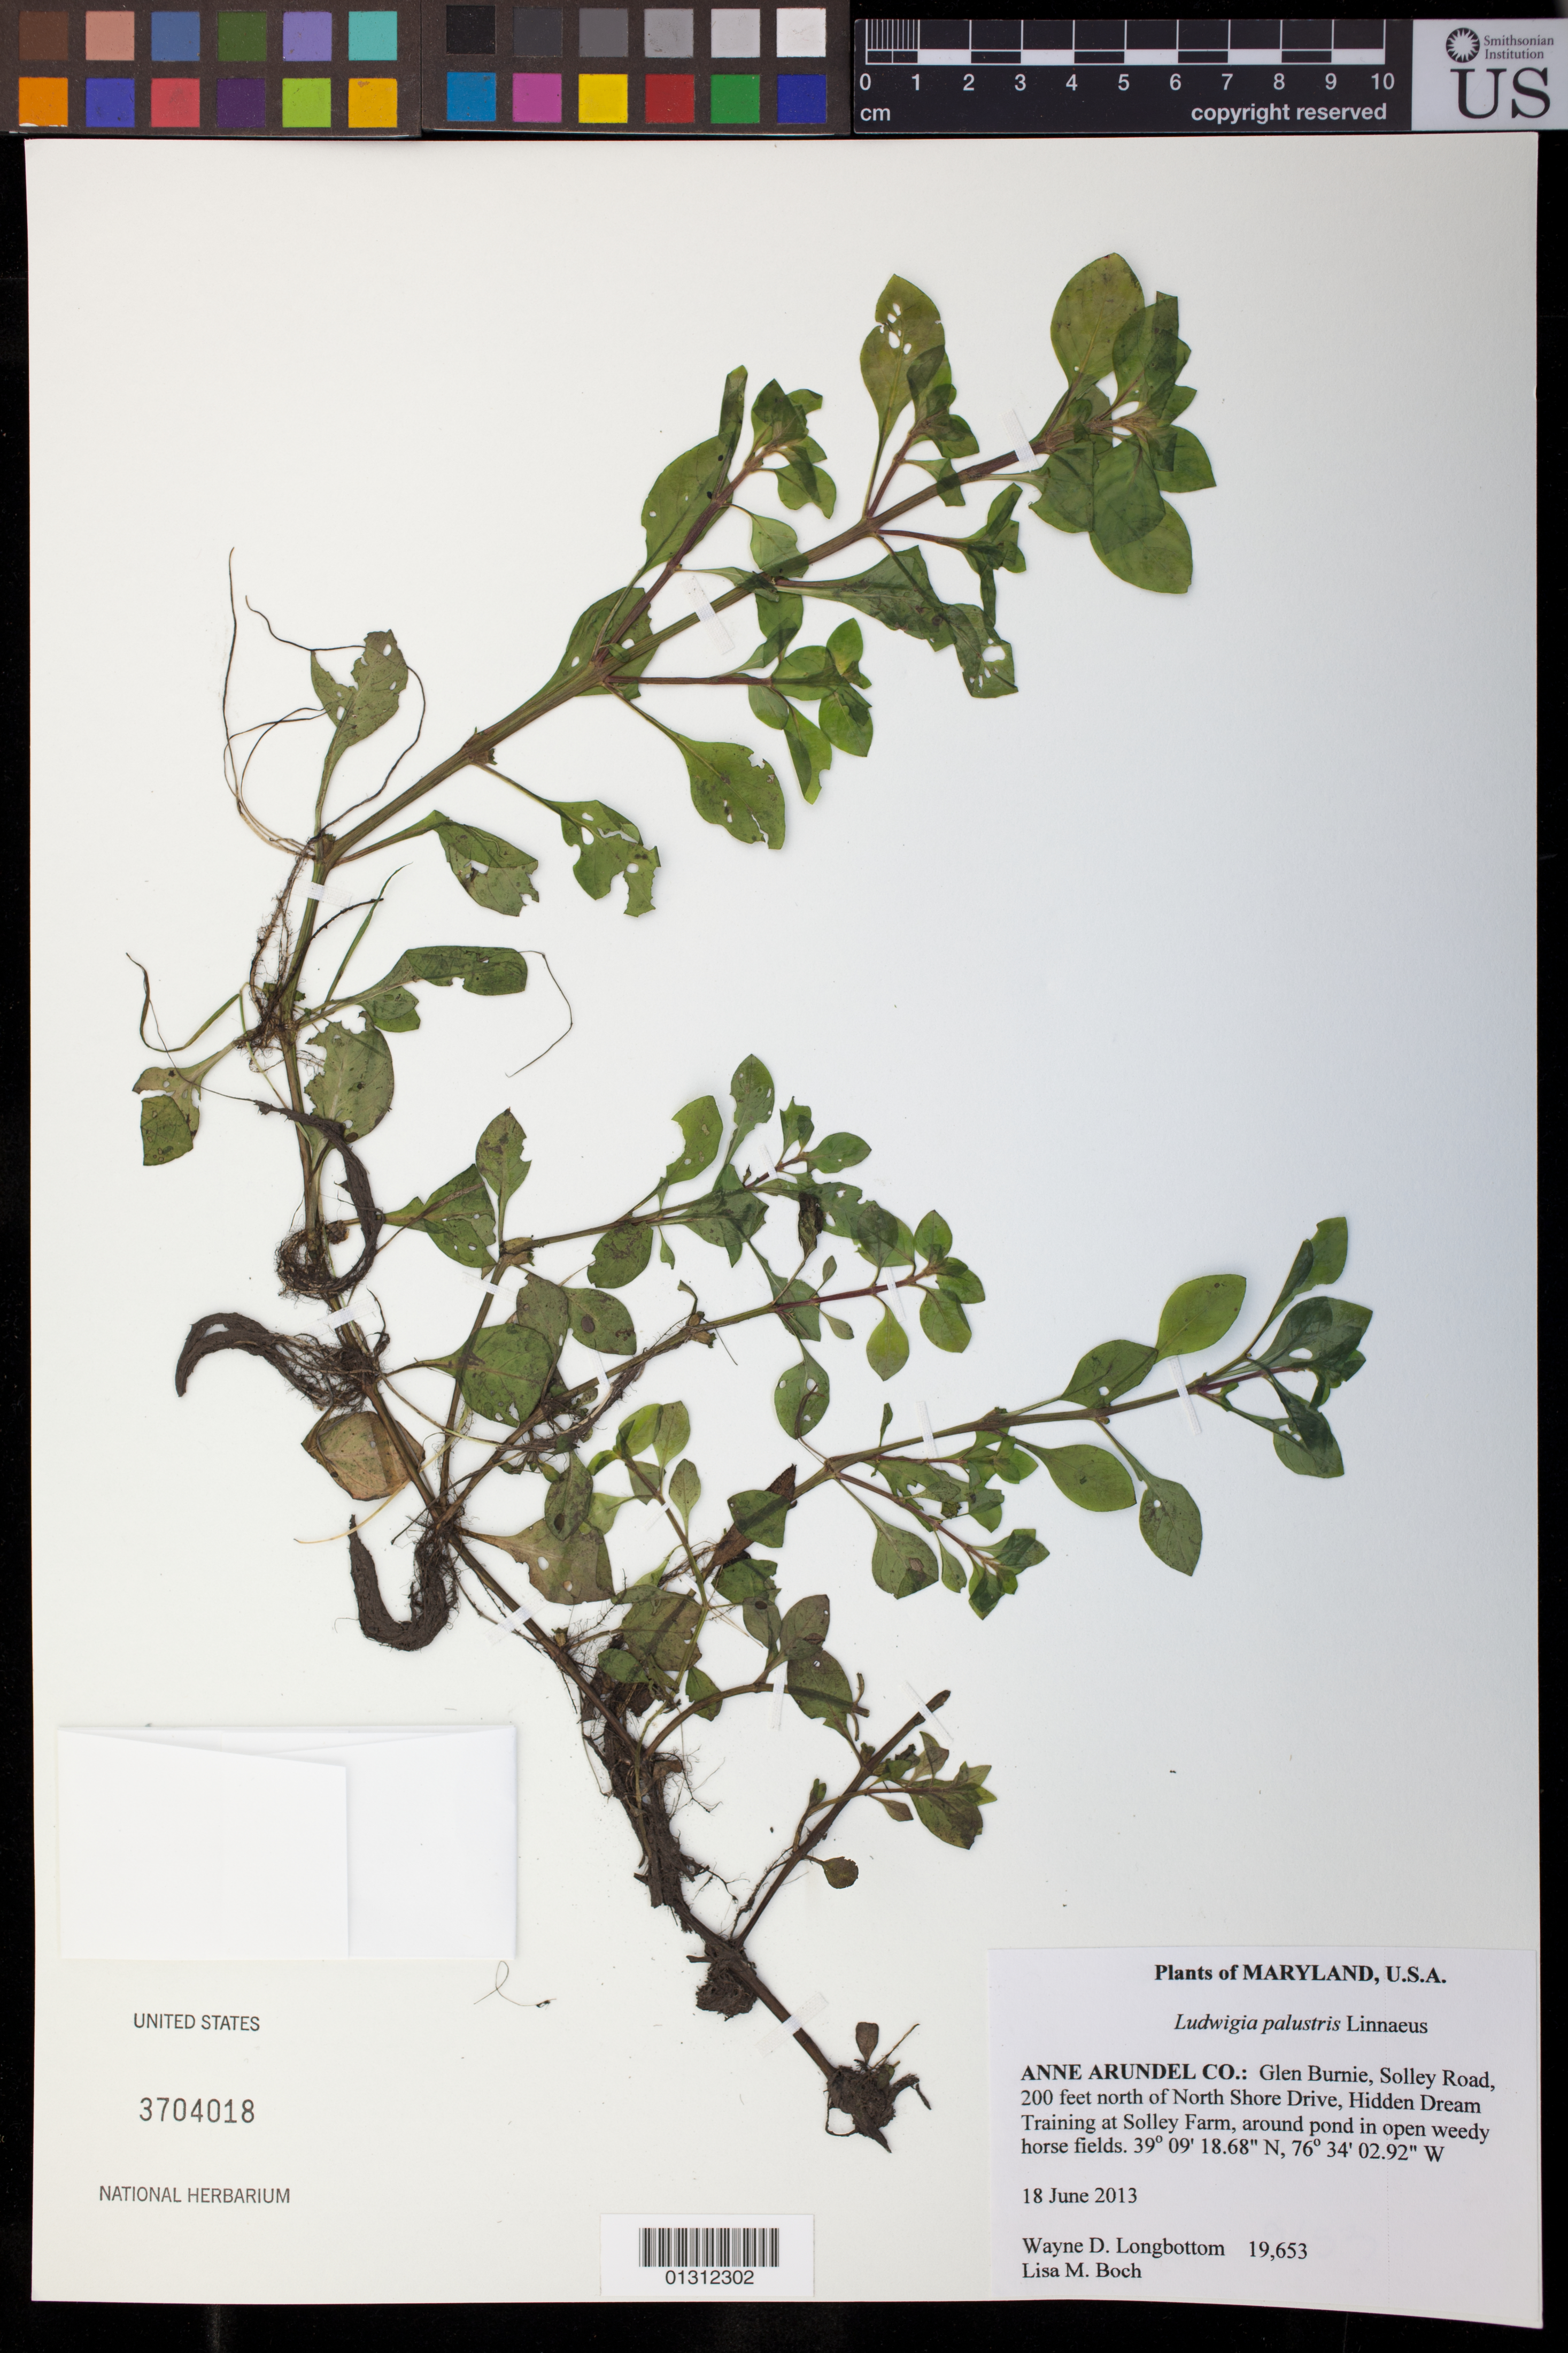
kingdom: Plantae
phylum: Tracheophyta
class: Magnoliopsida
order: Myrtales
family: Onagraceae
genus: Ludwigia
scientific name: Ludwigia palustris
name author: (L.) Elliott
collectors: W. D. Longbottom & L.M. Boch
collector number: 19653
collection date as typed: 18 June 2013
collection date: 2013-06-18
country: United States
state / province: Maryland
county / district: Anne Arundel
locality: Glen Burnie, Solley Road, 200 feet north of North Shore Drive, Hidden Dream Training at Solley Farm, around pond in open weedy horse fields.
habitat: Around pond in open weedy horse fields.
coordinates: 39 09 18.68 N, 76 34 02.92 W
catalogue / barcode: US 3704018